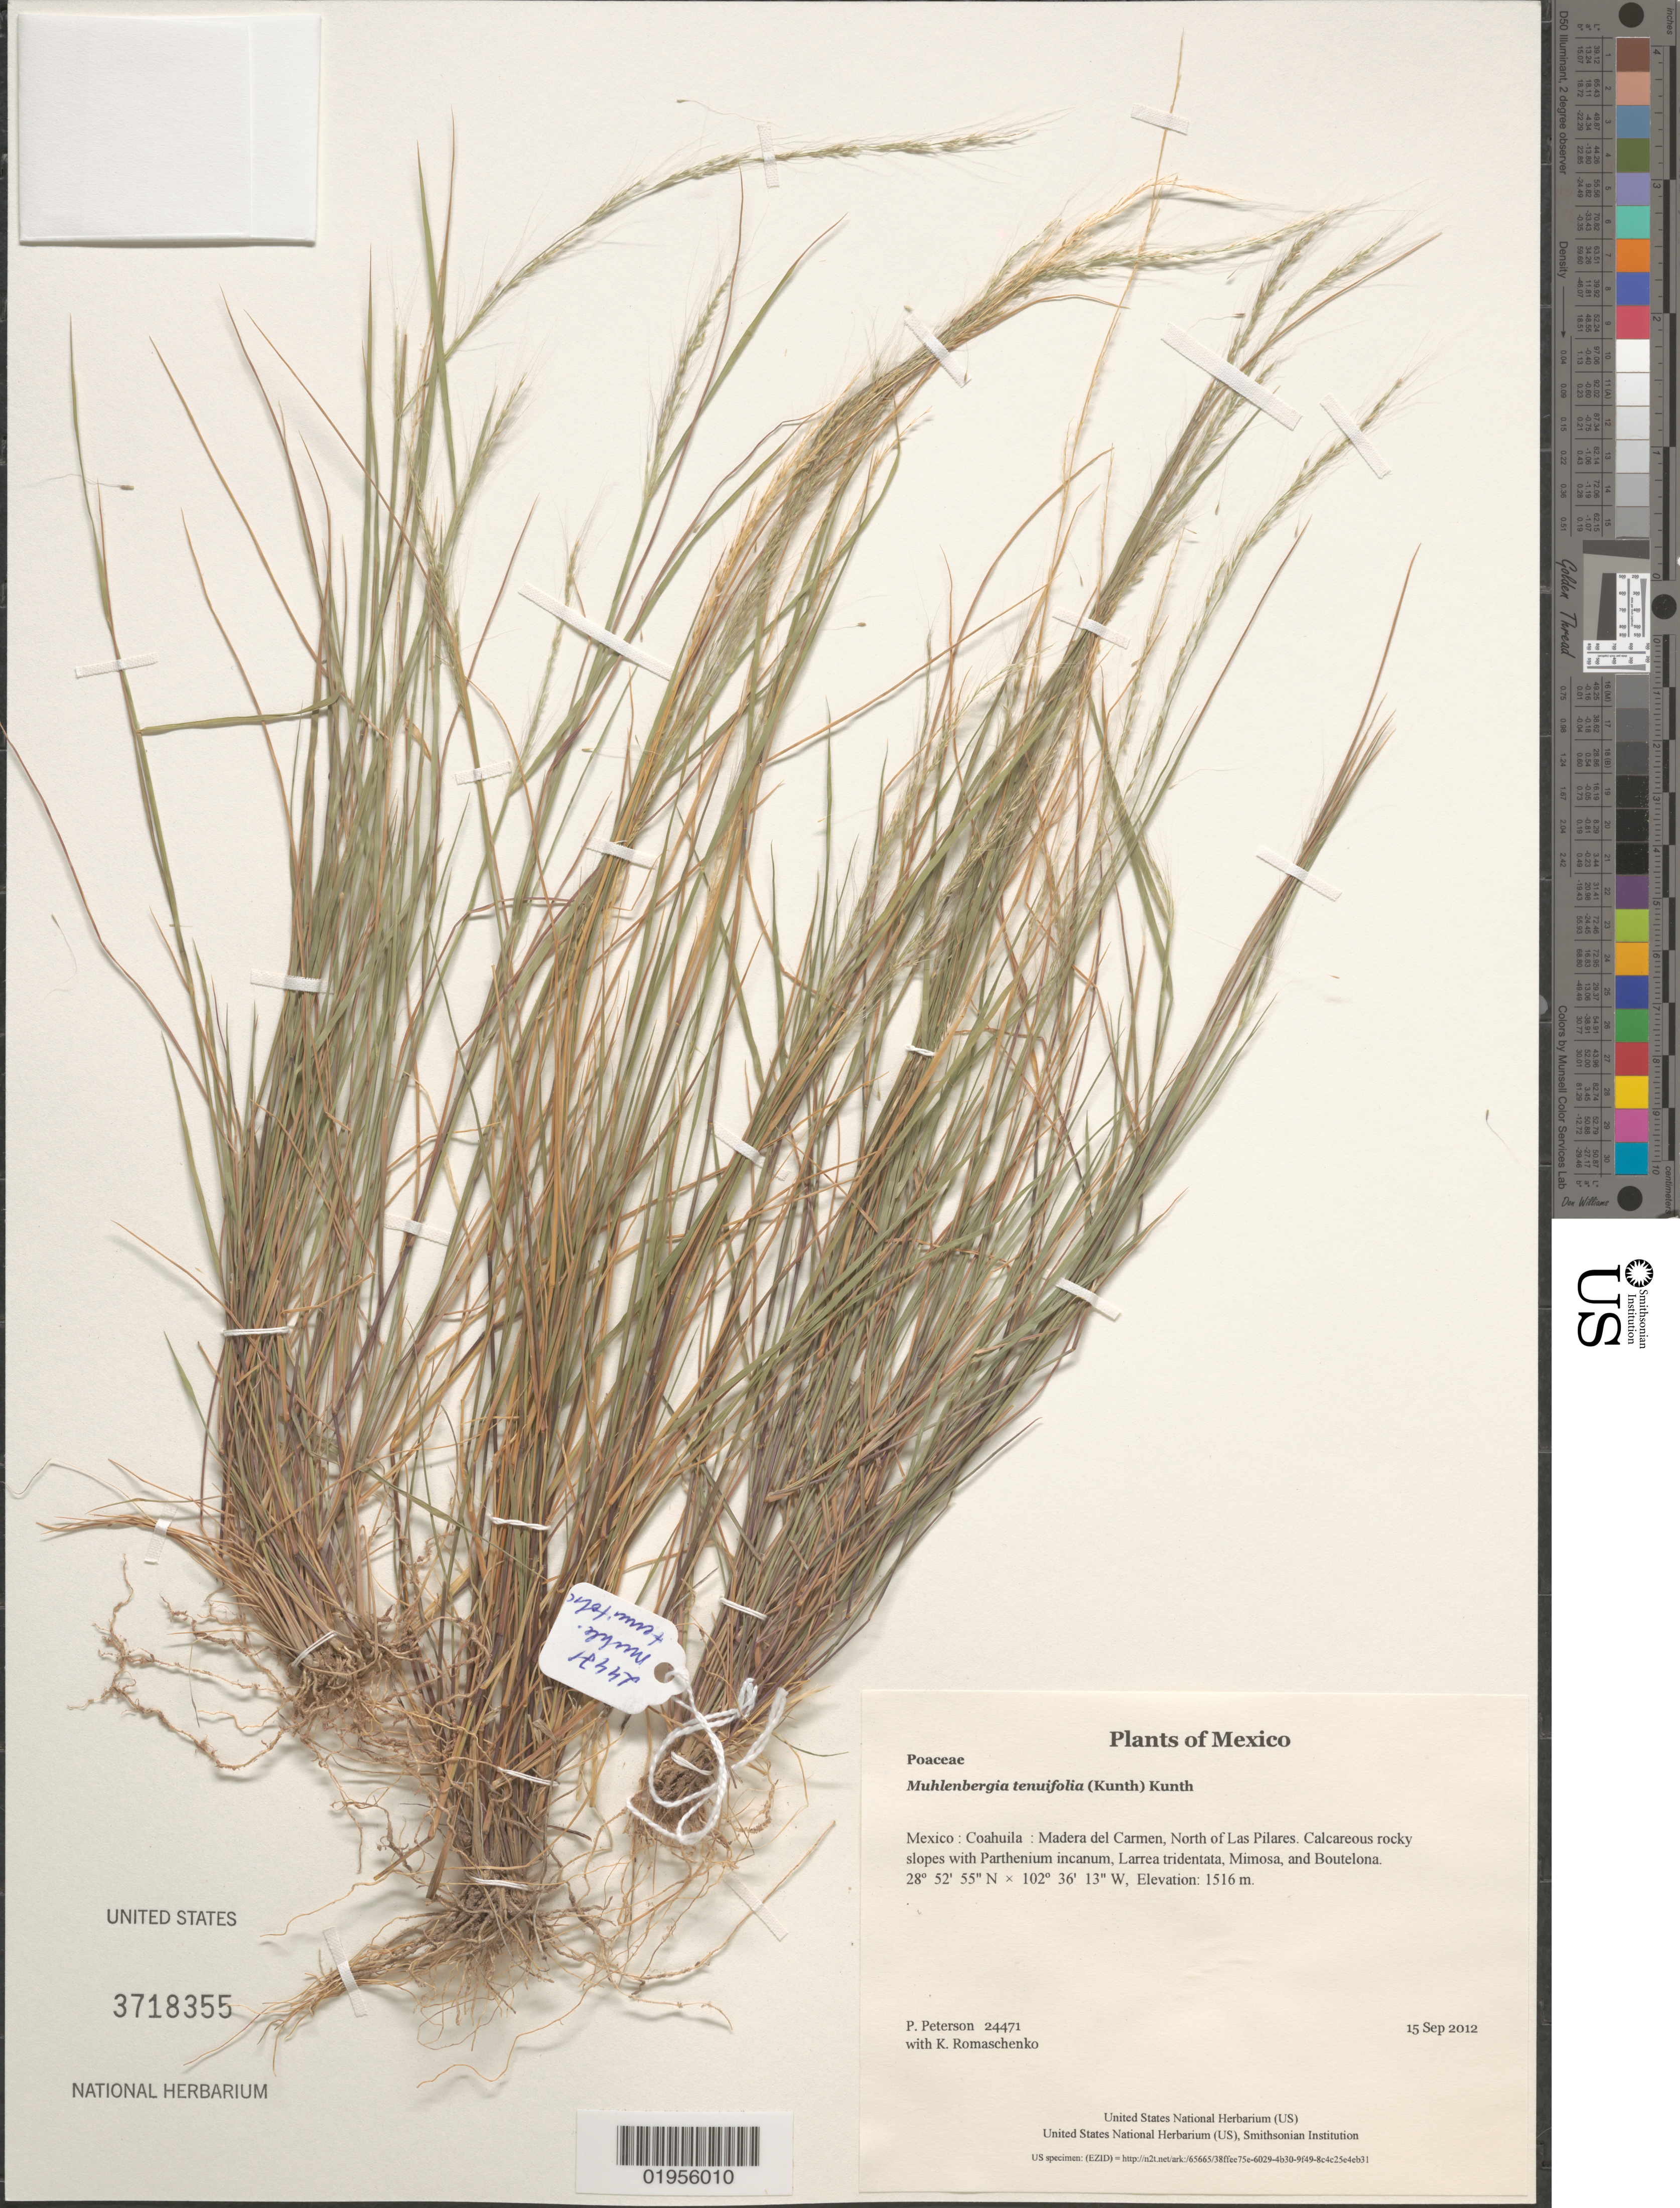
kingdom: Plantae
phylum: Tracheophyta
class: Liliopsida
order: Poales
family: Poaceae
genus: Muhlenbergia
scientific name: Muhlenbergia tenuifolia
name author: (Kunth) Kunth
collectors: P. M. Peterson & K. Romaschenko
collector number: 24471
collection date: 2012-09-15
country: Mexico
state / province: Coahuila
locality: Madera del Carmen, North of Las Pilares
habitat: Calcareous rocky slopes with Parthenium incanum, Larrea tridentata, Mimosa, and Boutelona.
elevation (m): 1516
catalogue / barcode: US 3718355